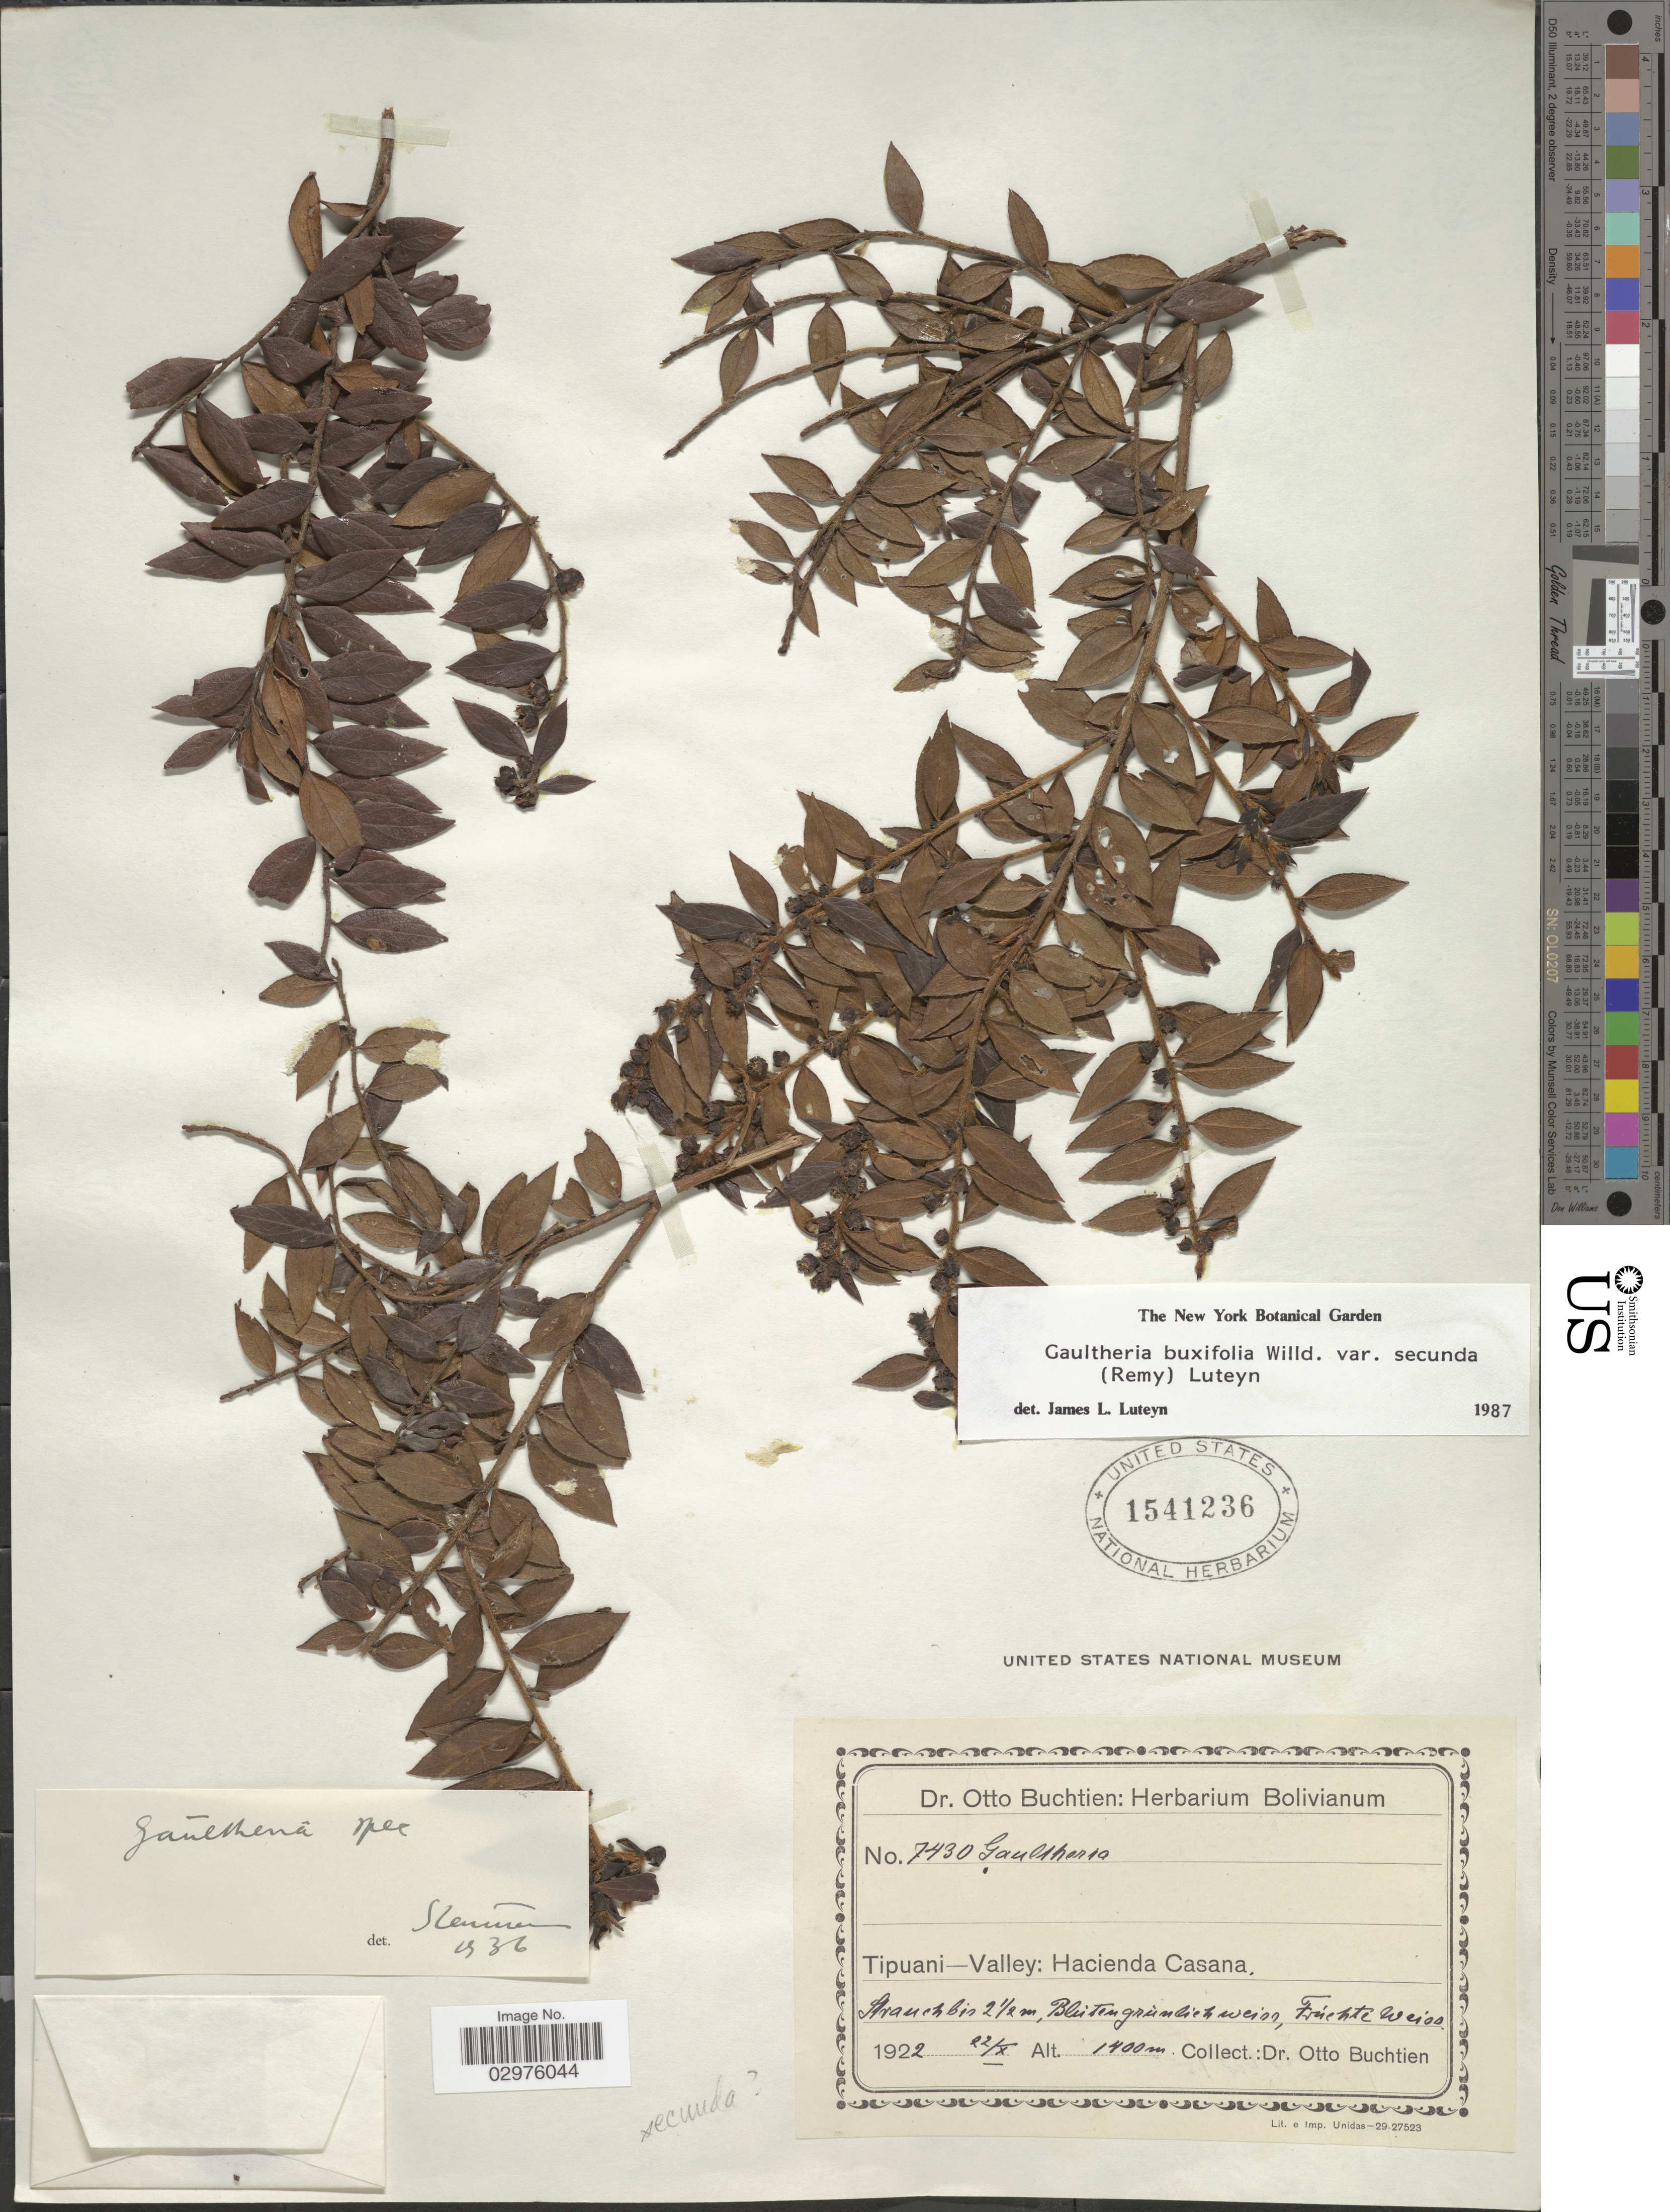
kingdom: Plantae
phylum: Tracheophyta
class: Magnoliopsida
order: Ericales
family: Ericaceae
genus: Gaultheria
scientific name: Gaultheria buxifolia var. secunda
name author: (J. Rémy) Luteyn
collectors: O. Buchtien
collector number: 7430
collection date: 1922-10-22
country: Bolivia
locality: Tipuani - Valley: Hacienda Casana.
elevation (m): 1400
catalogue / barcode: US 1541236